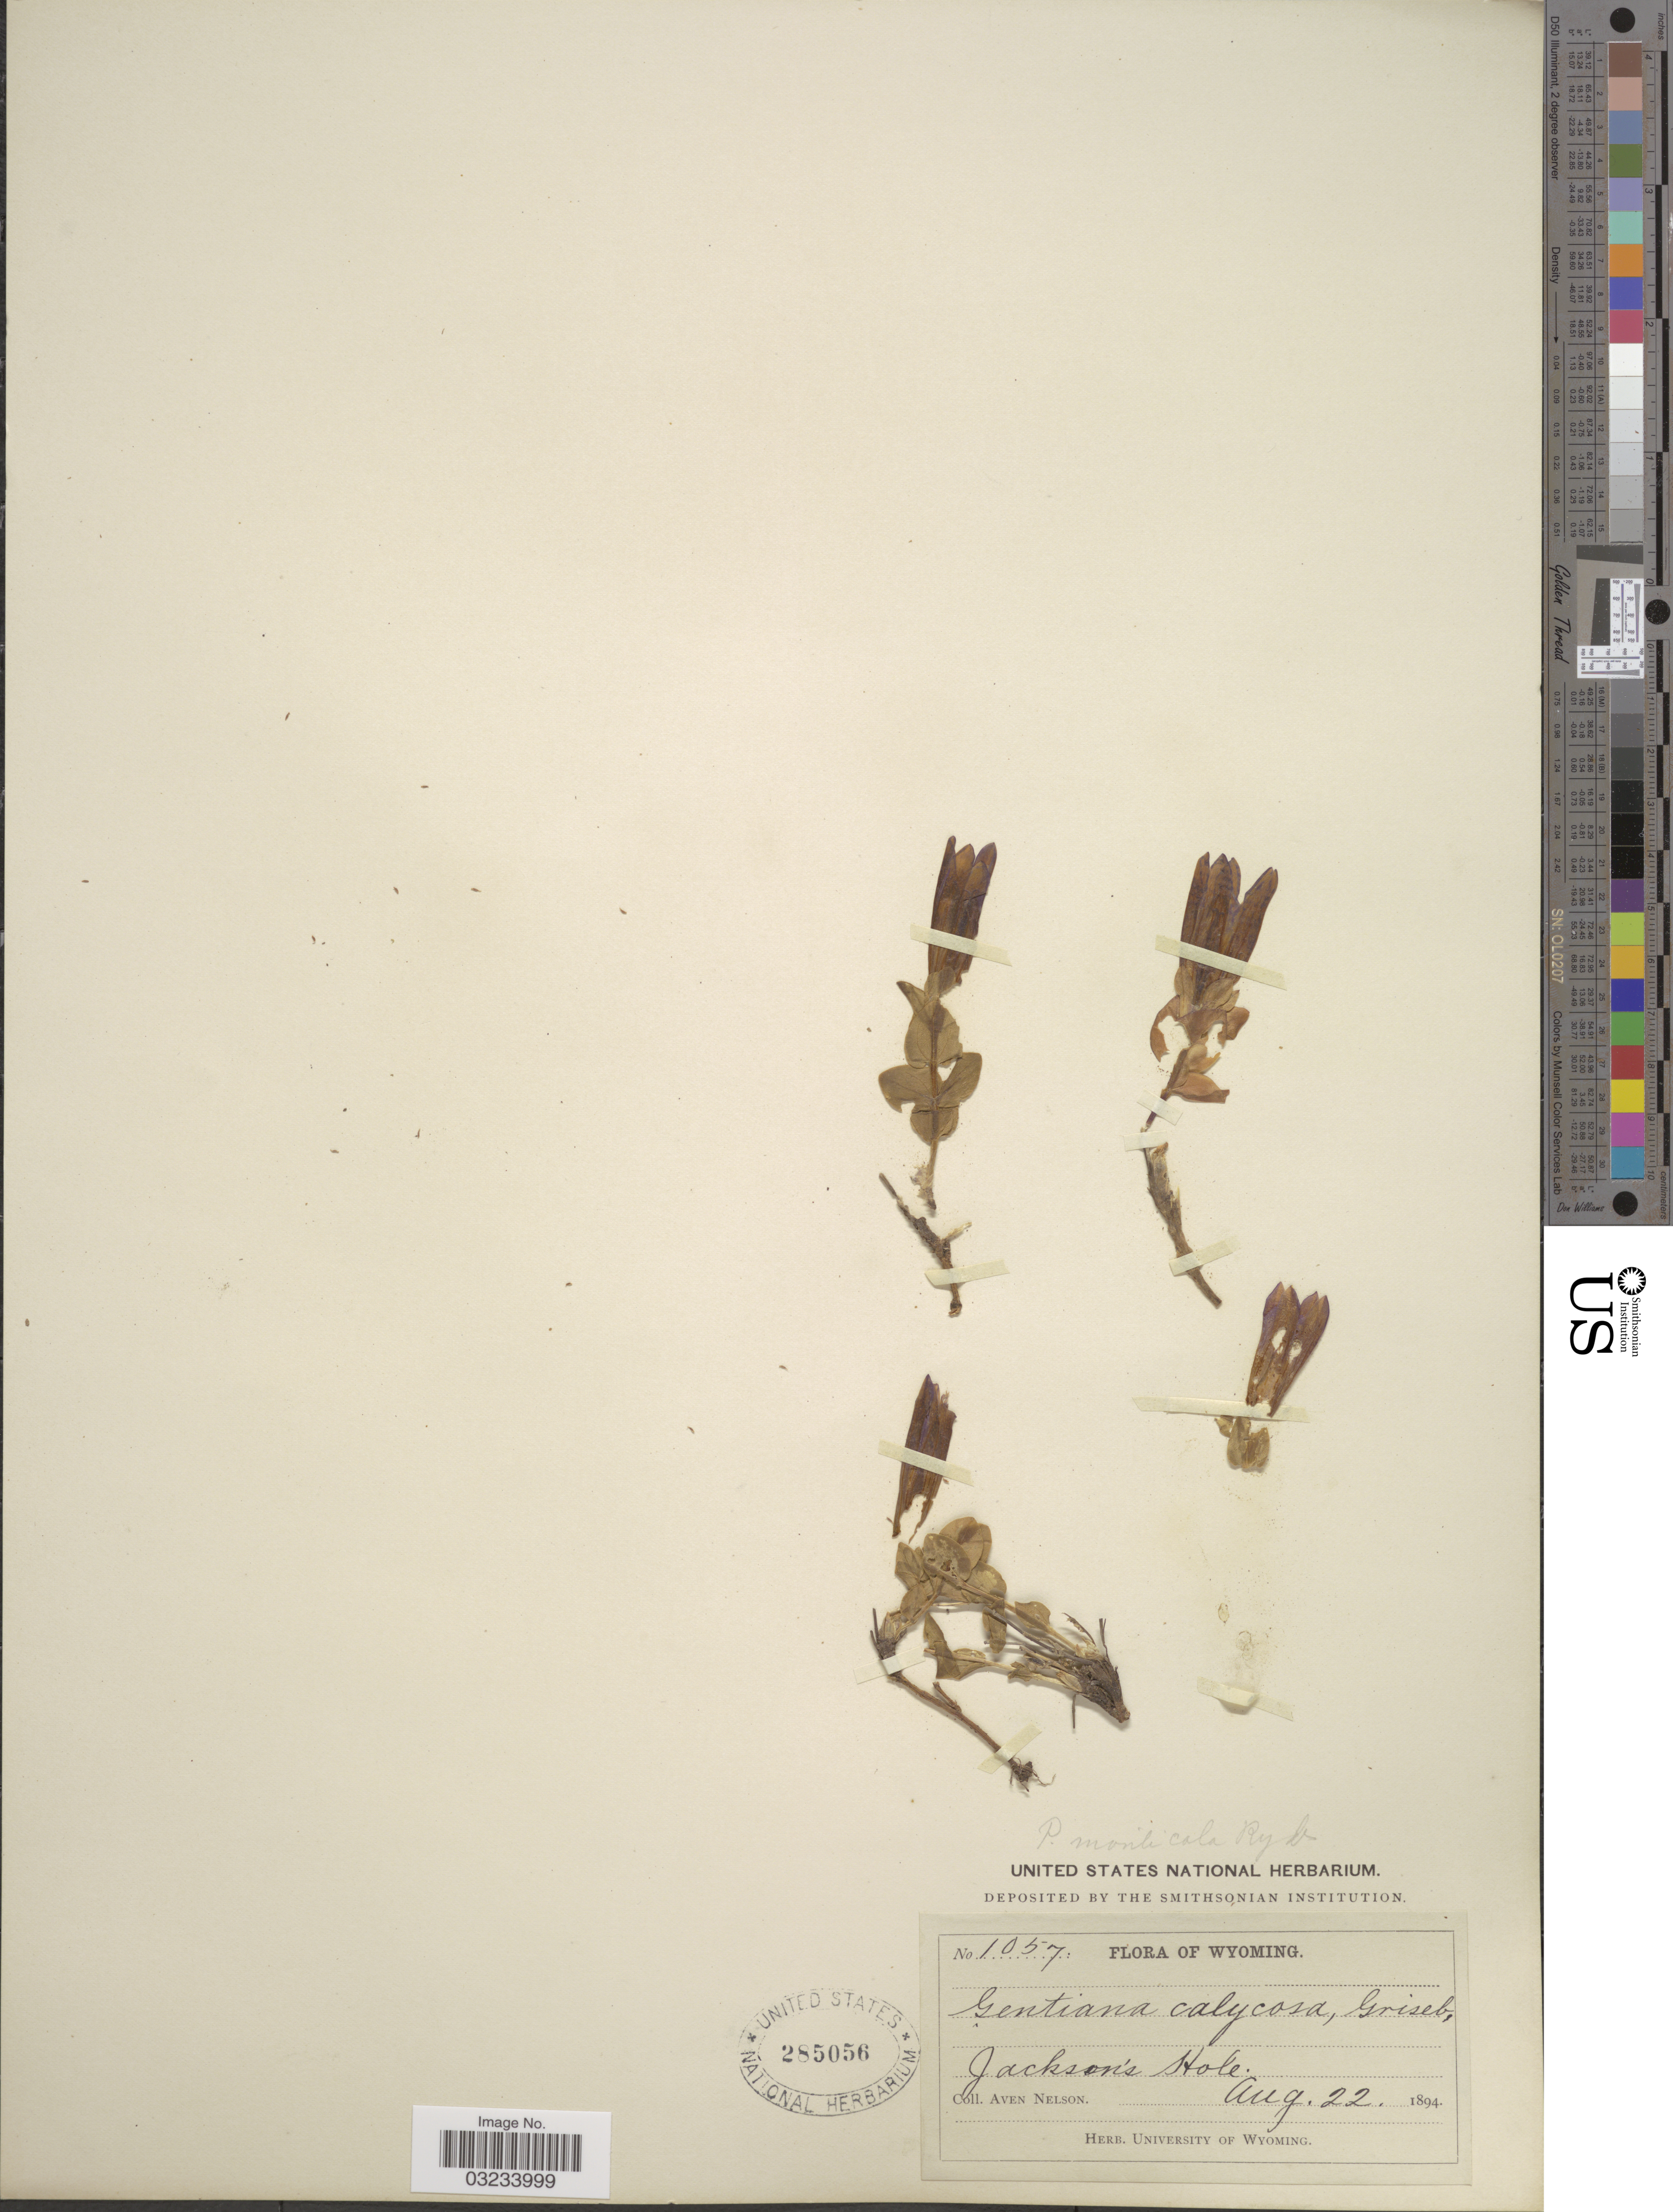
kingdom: Plantae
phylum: Tracheophyta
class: Magnoliopsida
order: Gentianales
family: Gentianaceae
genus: Gentiana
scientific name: Gentiana calycosa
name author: Griseb.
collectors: A. Nelson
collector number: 1057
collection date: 1894-08-22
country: United States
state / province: Wyoming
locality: Jackson's Hole.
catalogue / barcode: US 285056